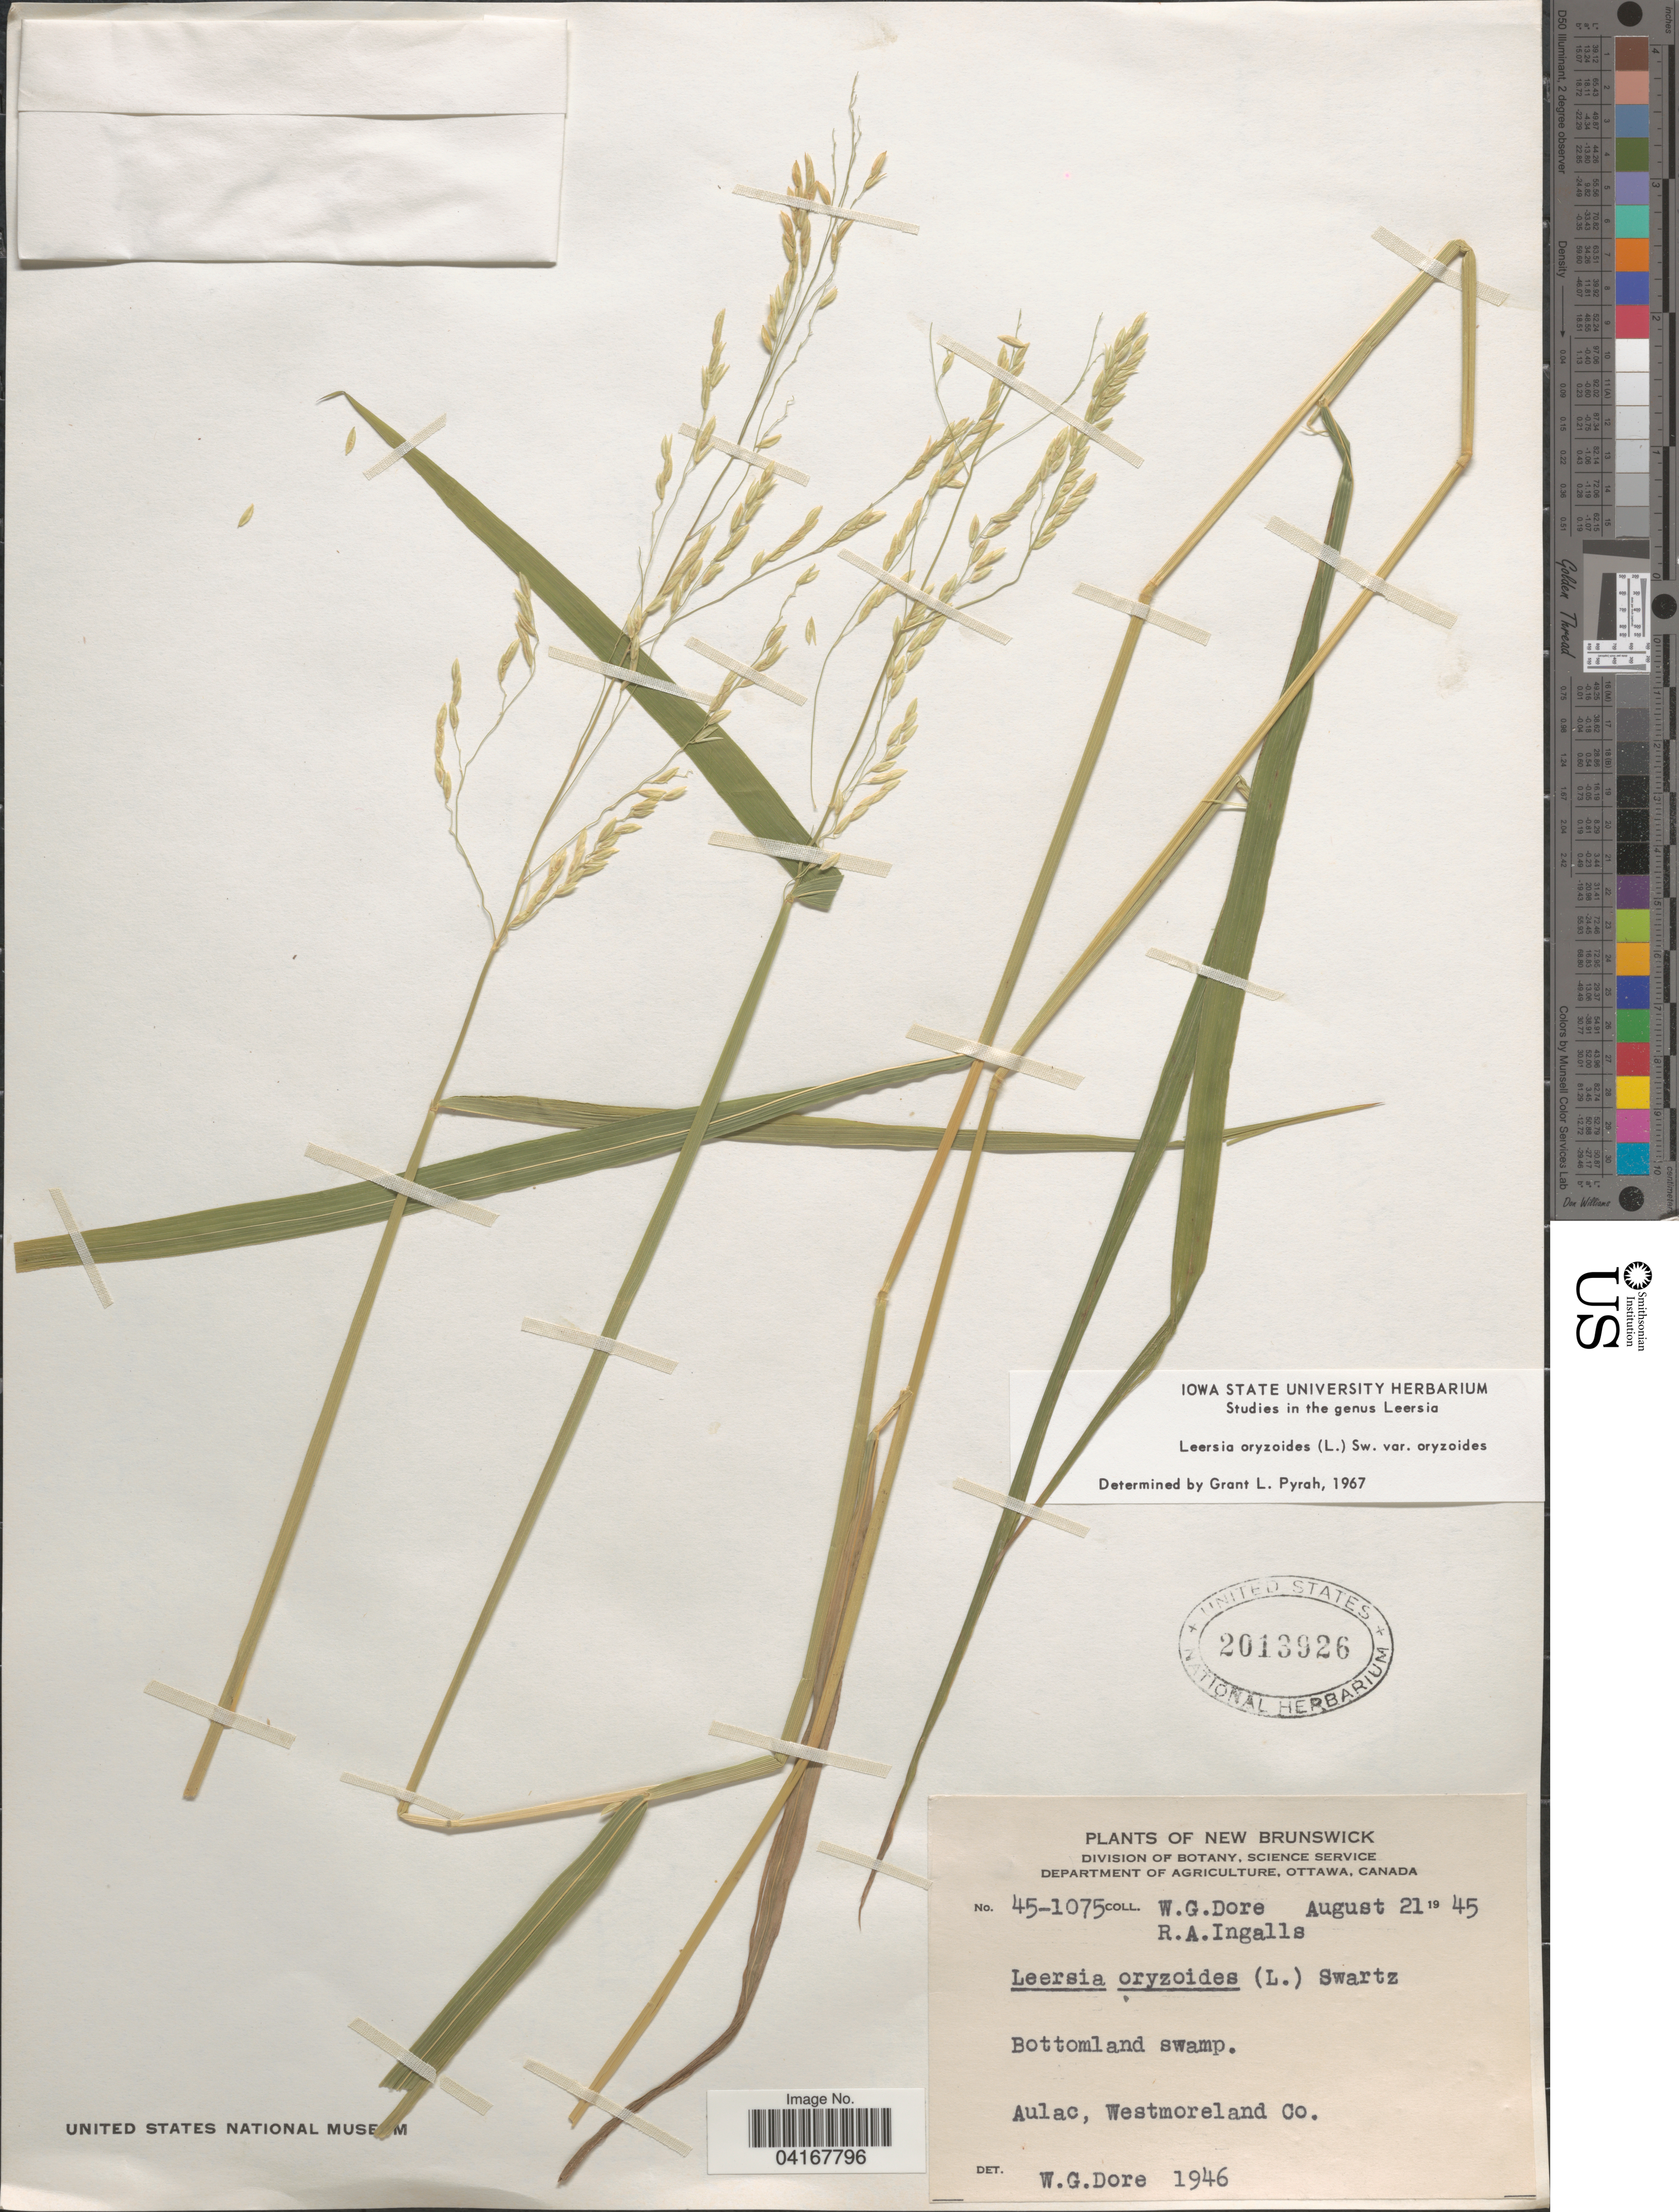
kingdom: Plantae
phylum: Tracheophyta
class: Liliopsida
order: Poales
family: Poaceae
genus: Leersia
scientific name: Leersia oryzoides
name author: (L.) Sw.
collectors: W. Dore & R. Ingalls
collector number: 45-1075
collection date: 1945-08-21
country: Canada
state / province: New Brunswick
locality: Aulac, Westmoreland Co.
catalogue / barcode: US 2013926